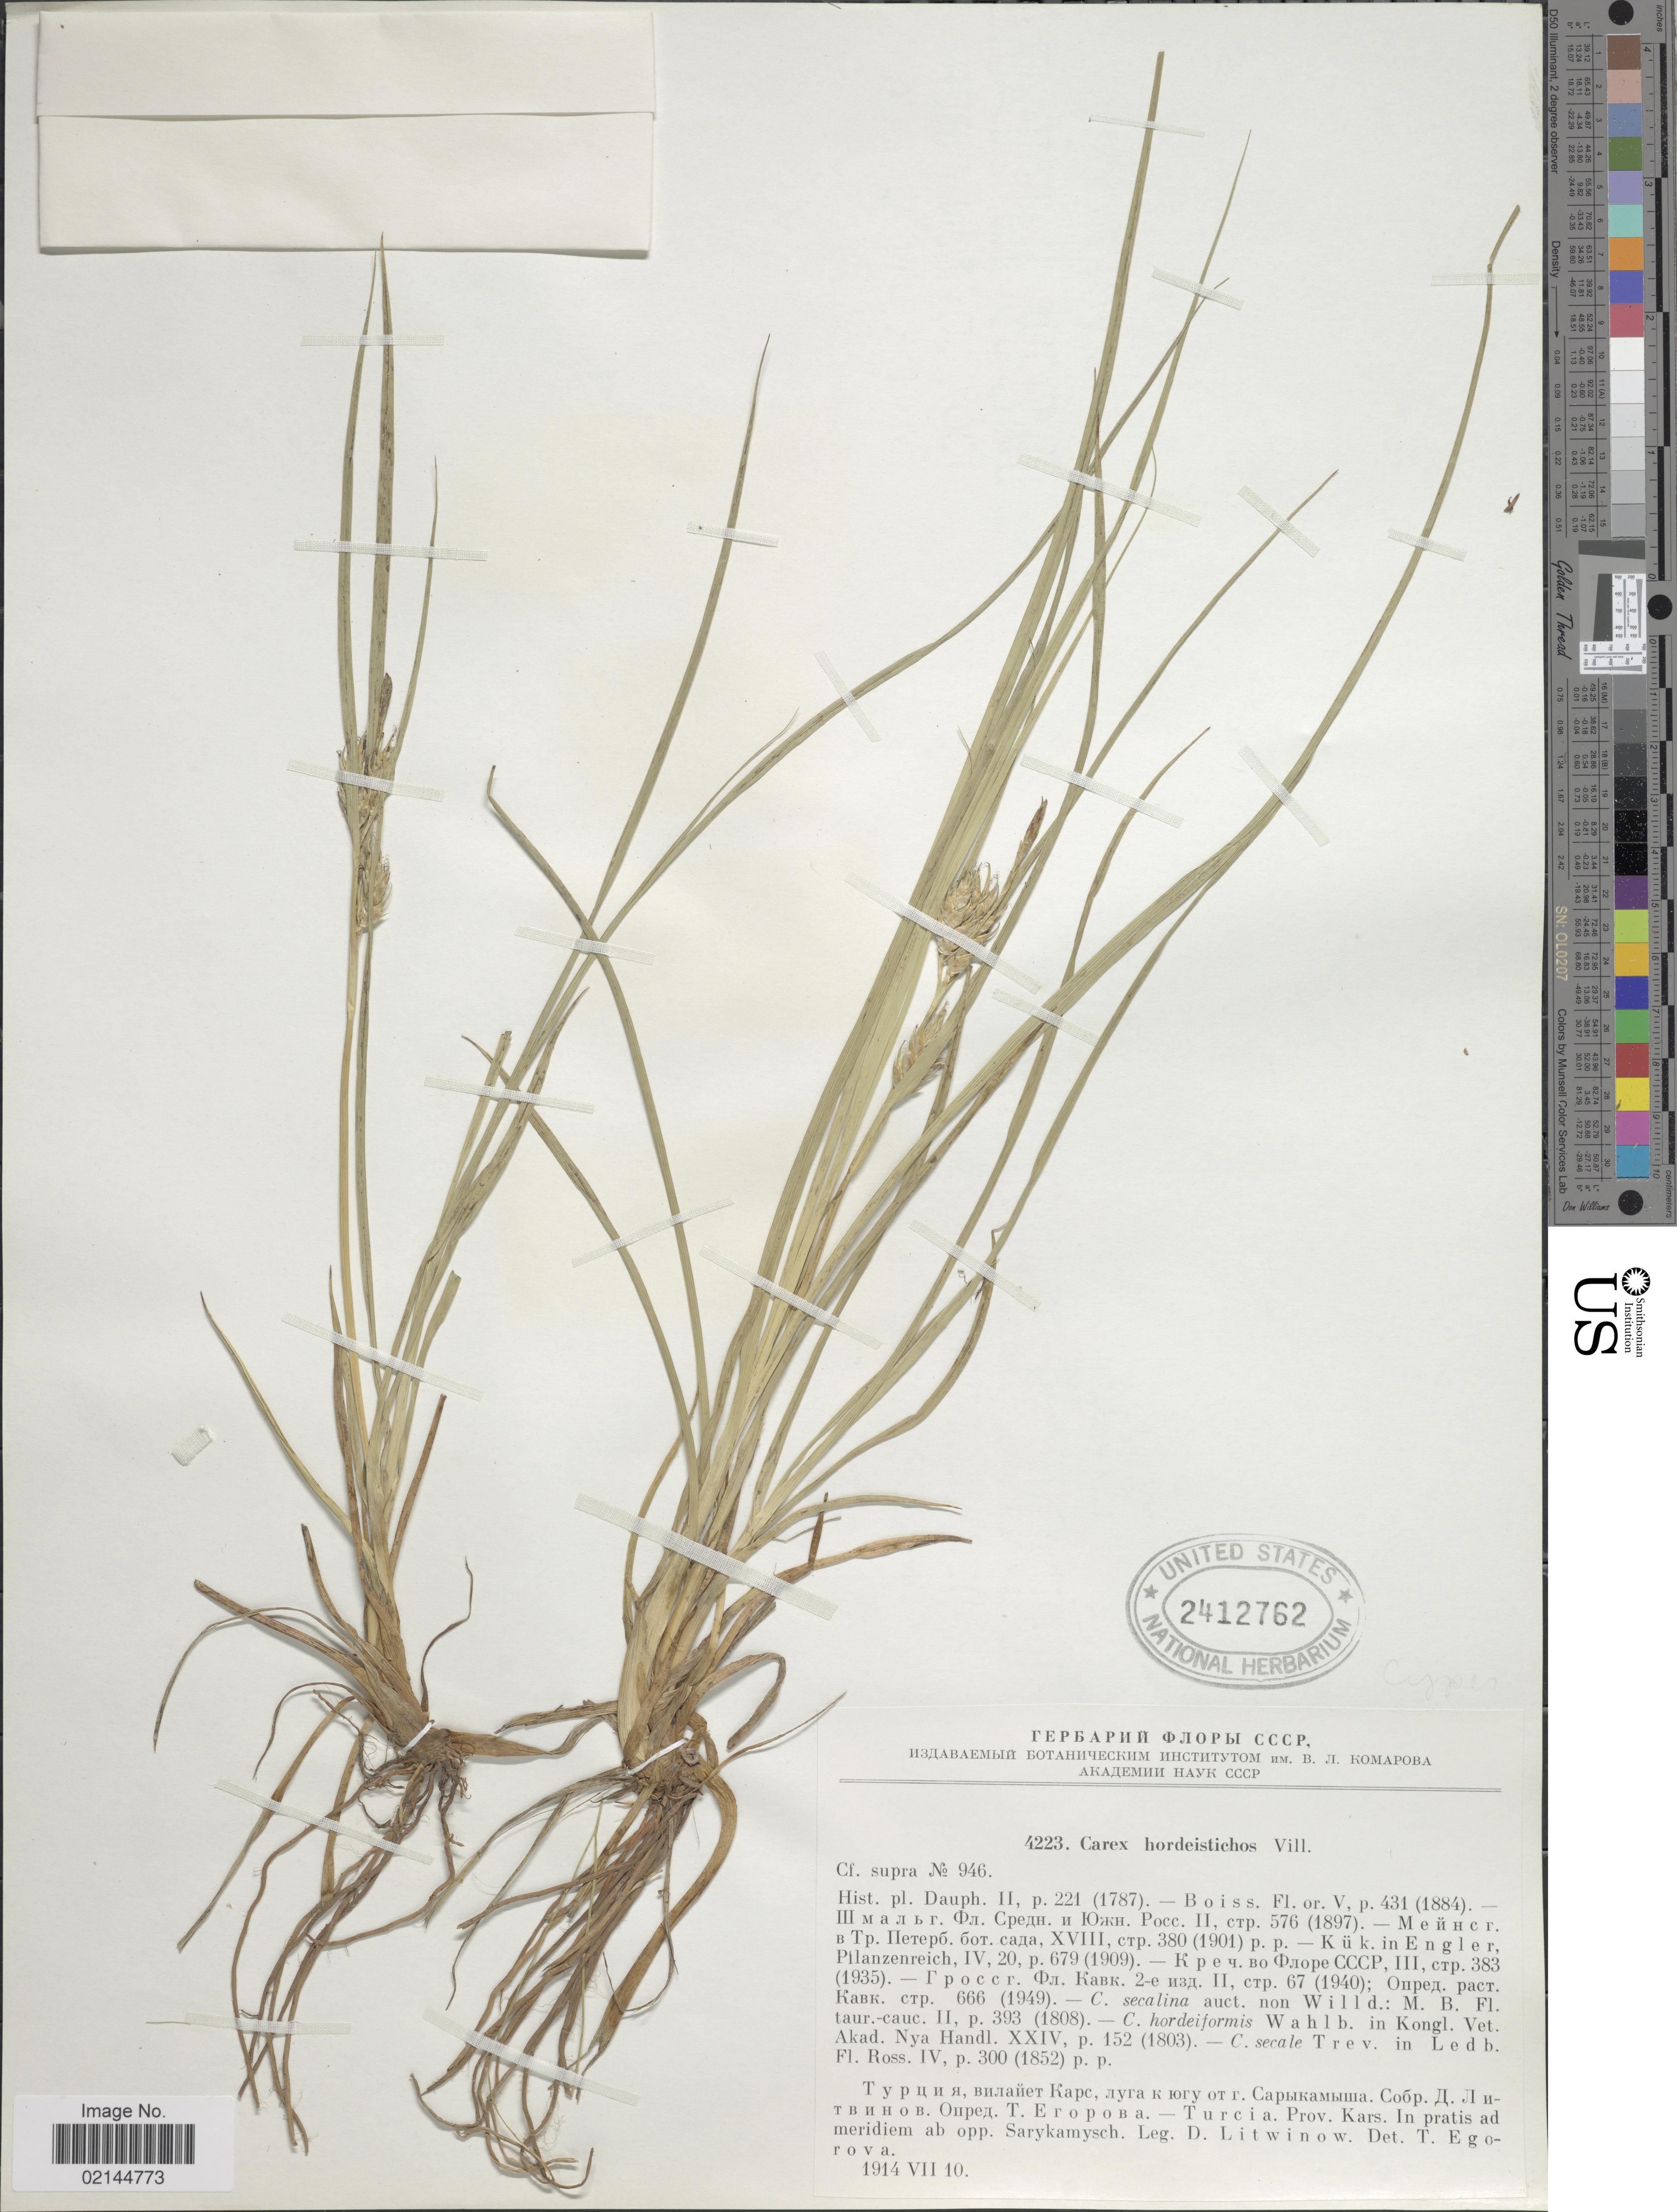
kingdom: Plantae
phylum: Tracheophyta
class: Liliopsida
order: Poales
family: Cyperaceae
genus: Carex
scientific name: Carex hordeistichos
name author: Vill.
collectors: D. Litwinow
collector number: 4223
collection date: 1914-07-10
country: Turkey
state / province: Kars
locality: X - Turcia, Prov. Kars. In pratis ad meridiem ab opp. Sarykamysch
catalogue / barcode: US 2412762